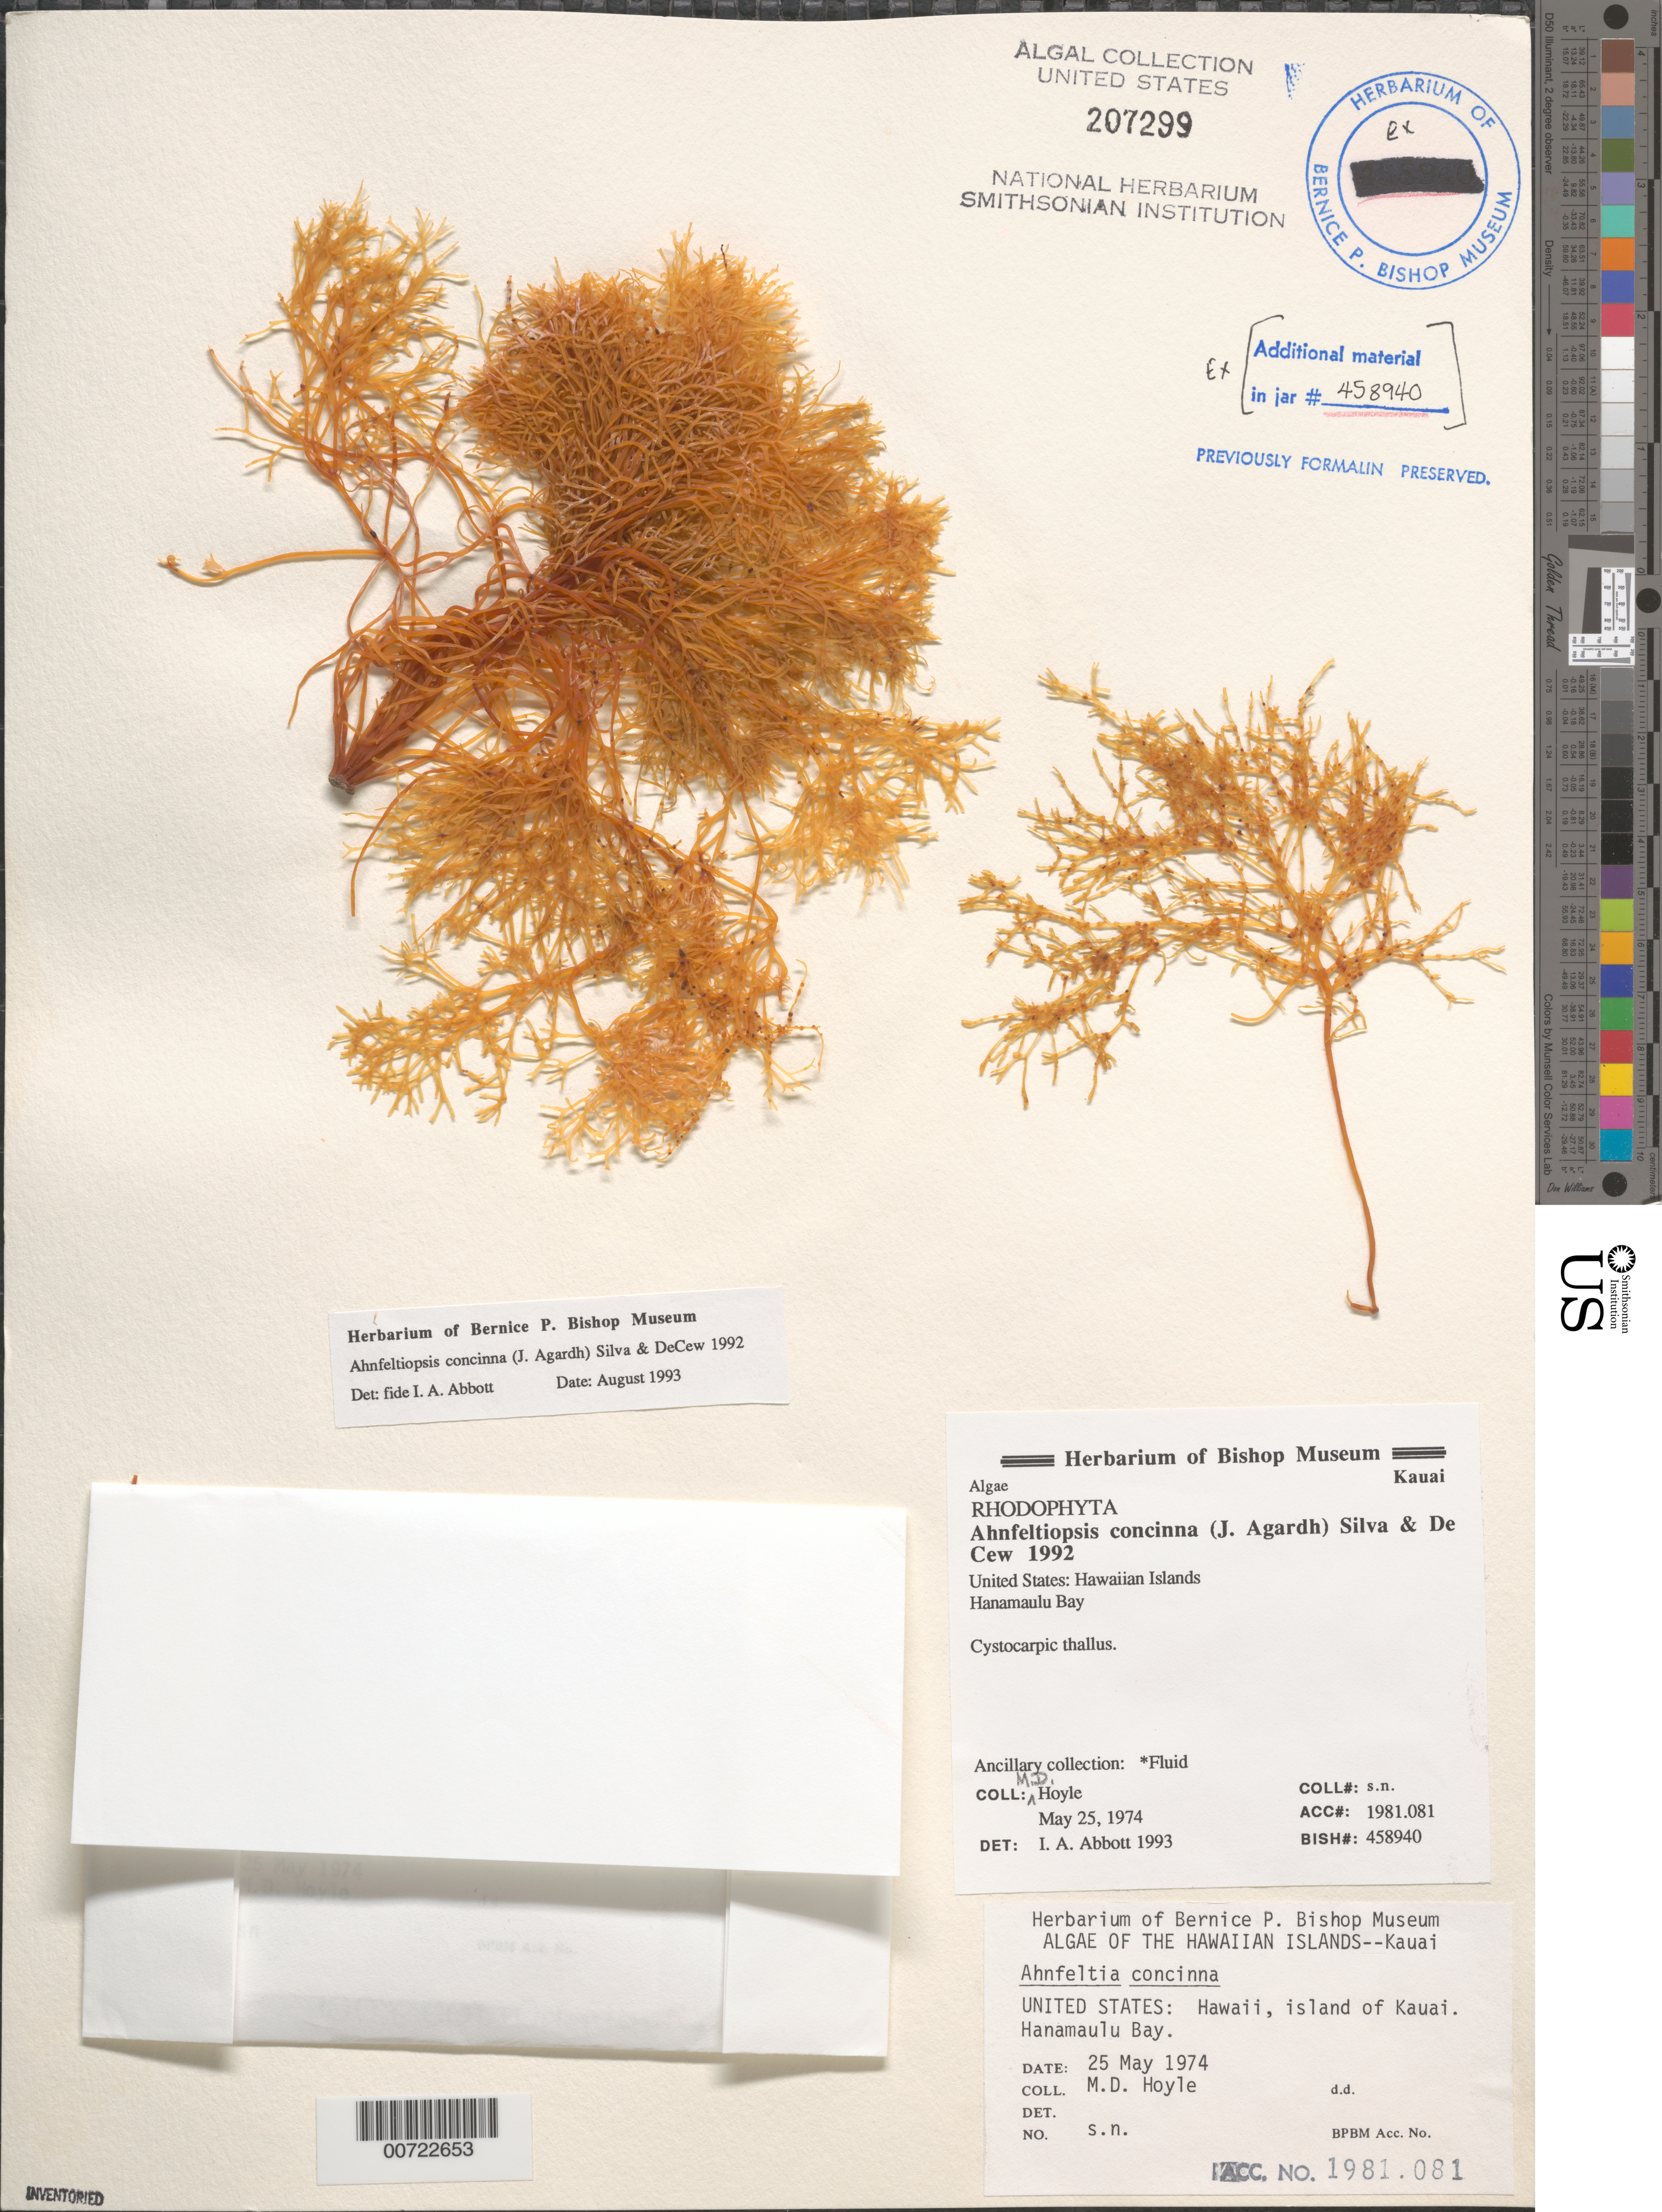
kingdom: Plantae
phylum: Rhodophyta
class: Florideophyceae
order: Gigartinales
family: Phyllophoraceae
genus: Gymnogongrus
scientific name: Gymnogongrus durvillei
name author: (Bory) M.S.Calderon & S.M. Boo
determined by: Algae name updating Project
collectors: M. Hoyle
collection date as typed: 25 May 1974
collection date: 1974-05-25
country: United States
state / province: Hawaii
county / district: Kauai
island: Kaua'i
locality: Hanamaulu Bay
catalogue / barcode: US 207299